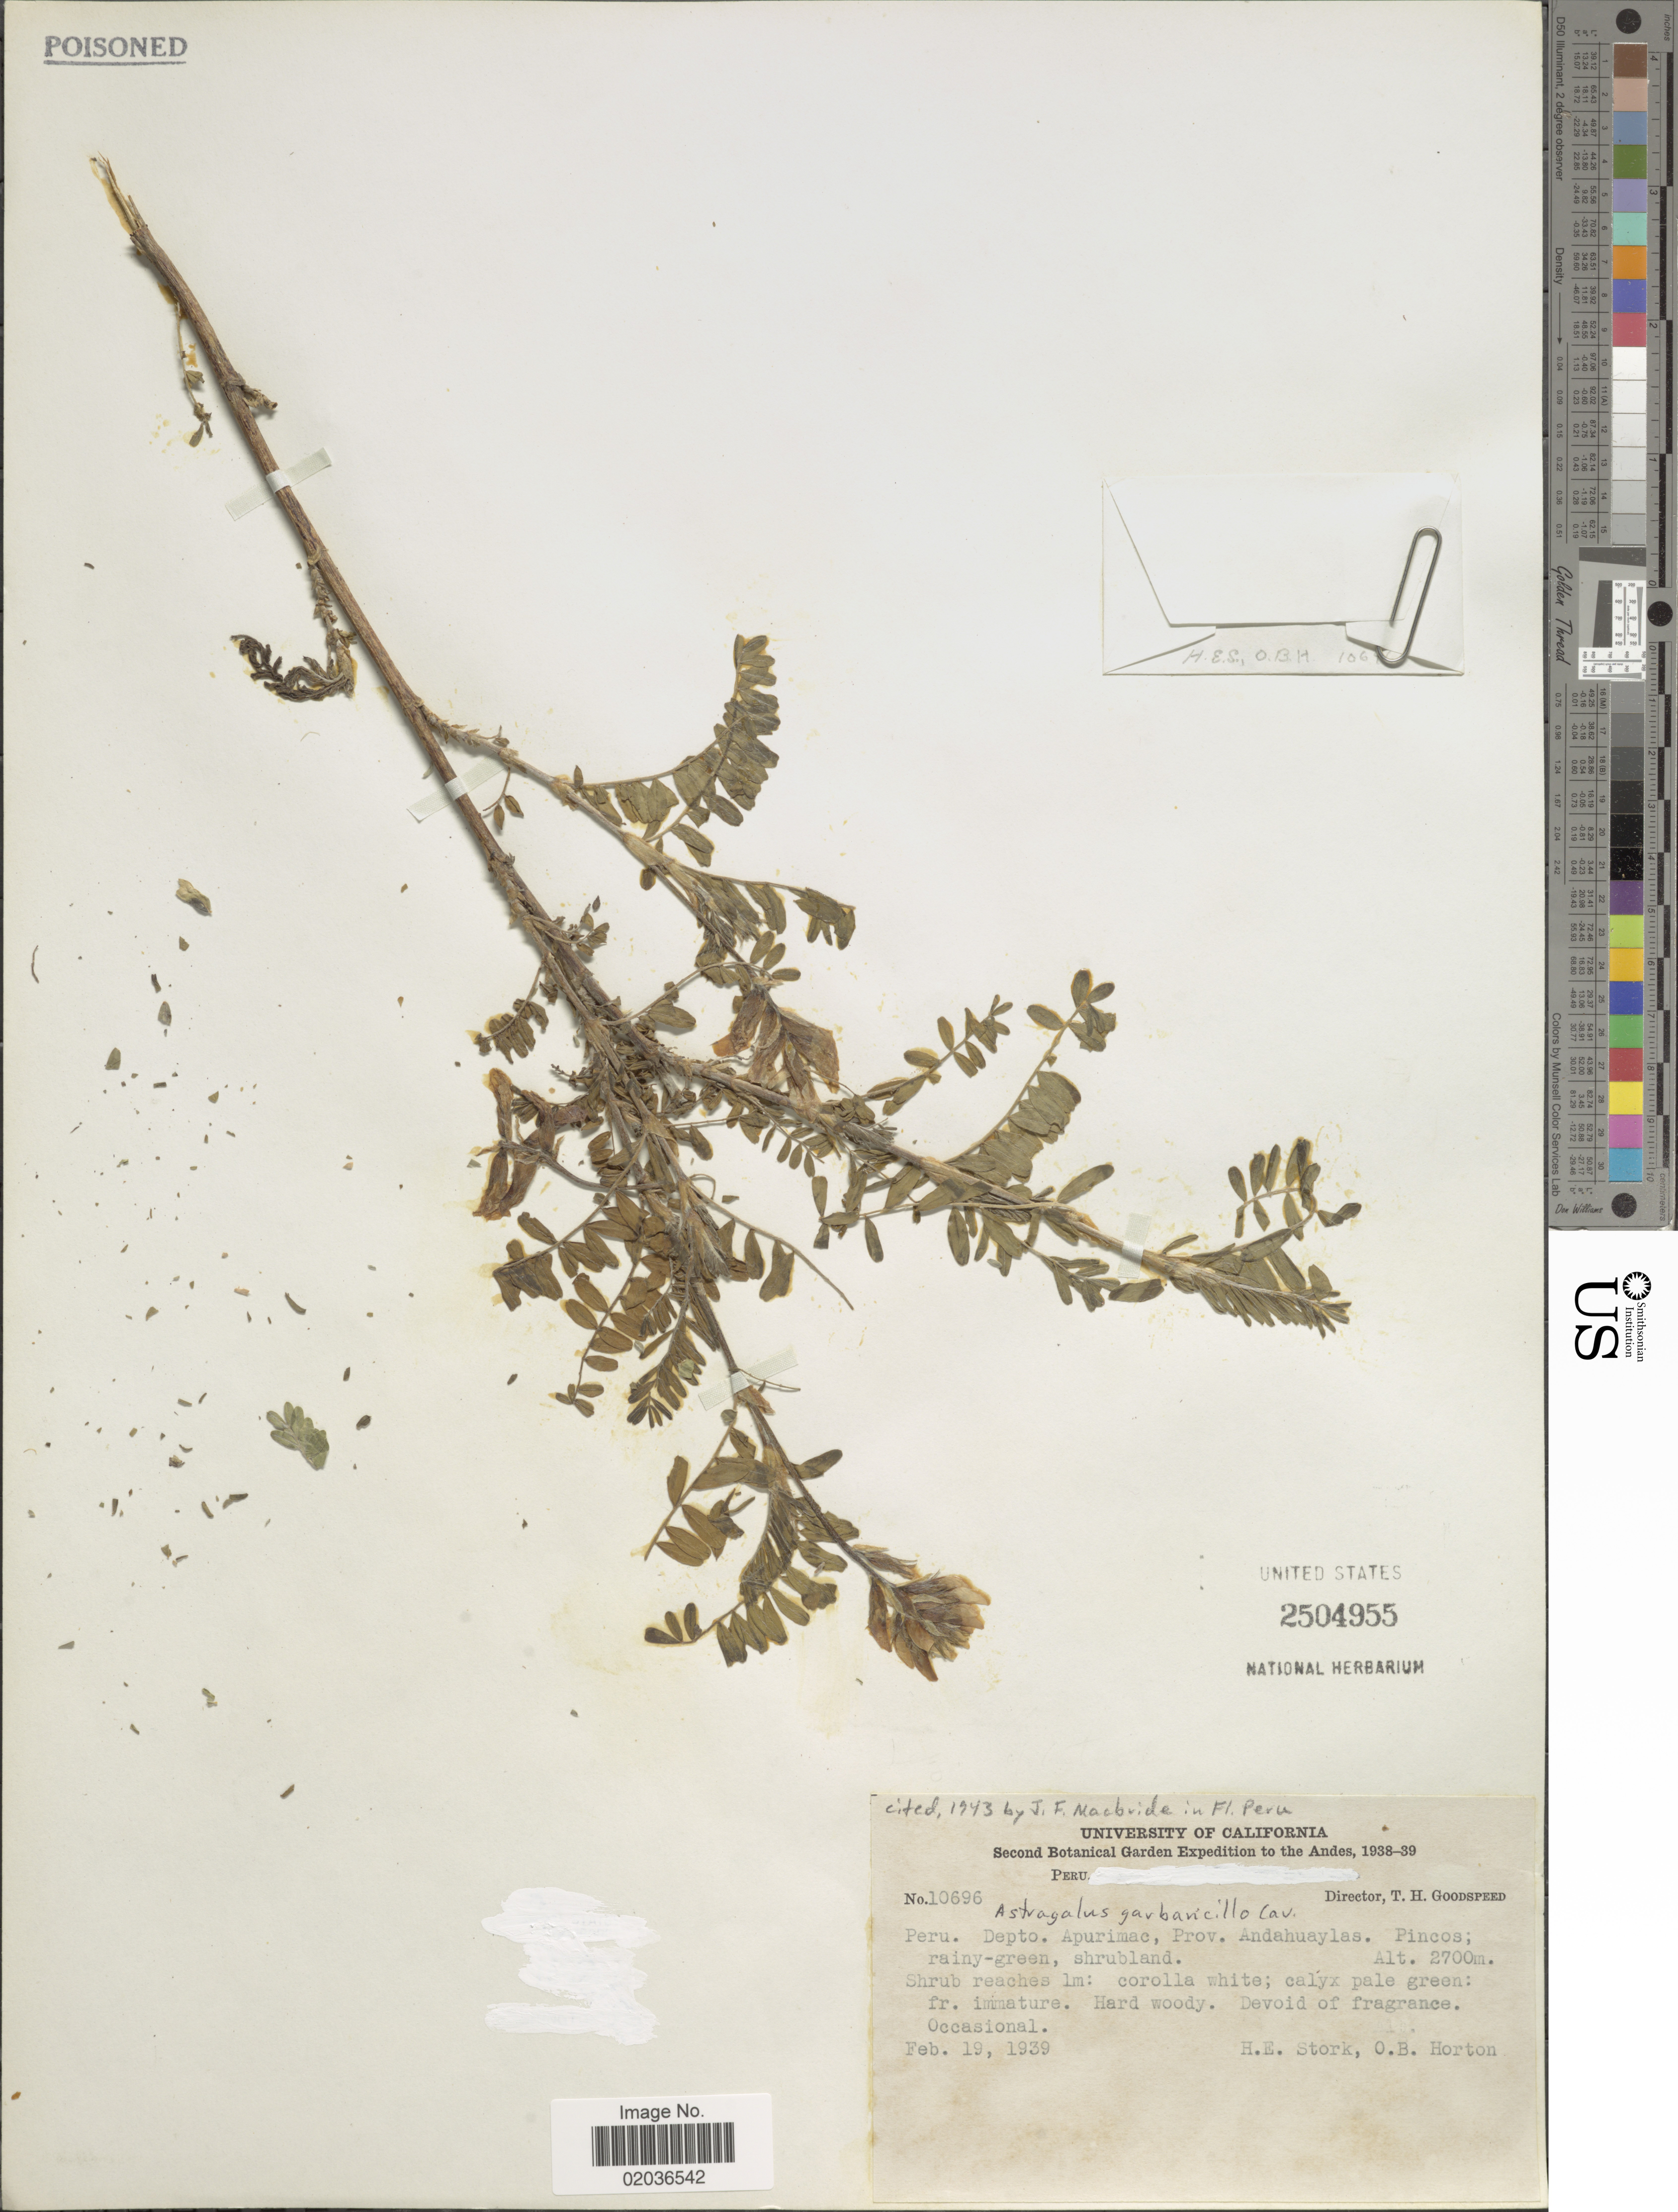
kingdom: Plantae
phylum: Tracheophyta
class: Magnoliopsida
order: Fabales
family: Fabaceae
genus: Astragalus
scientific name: Astragalus garbancillo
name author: Cav.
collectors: H. E. Stork & O. B. Horton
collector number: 10696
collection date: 1939-02-19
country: Peru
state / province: Apurímac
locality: Depto. Apurimac, Prov. Andahuaylas.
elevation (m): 2700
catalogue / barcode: US 2504955